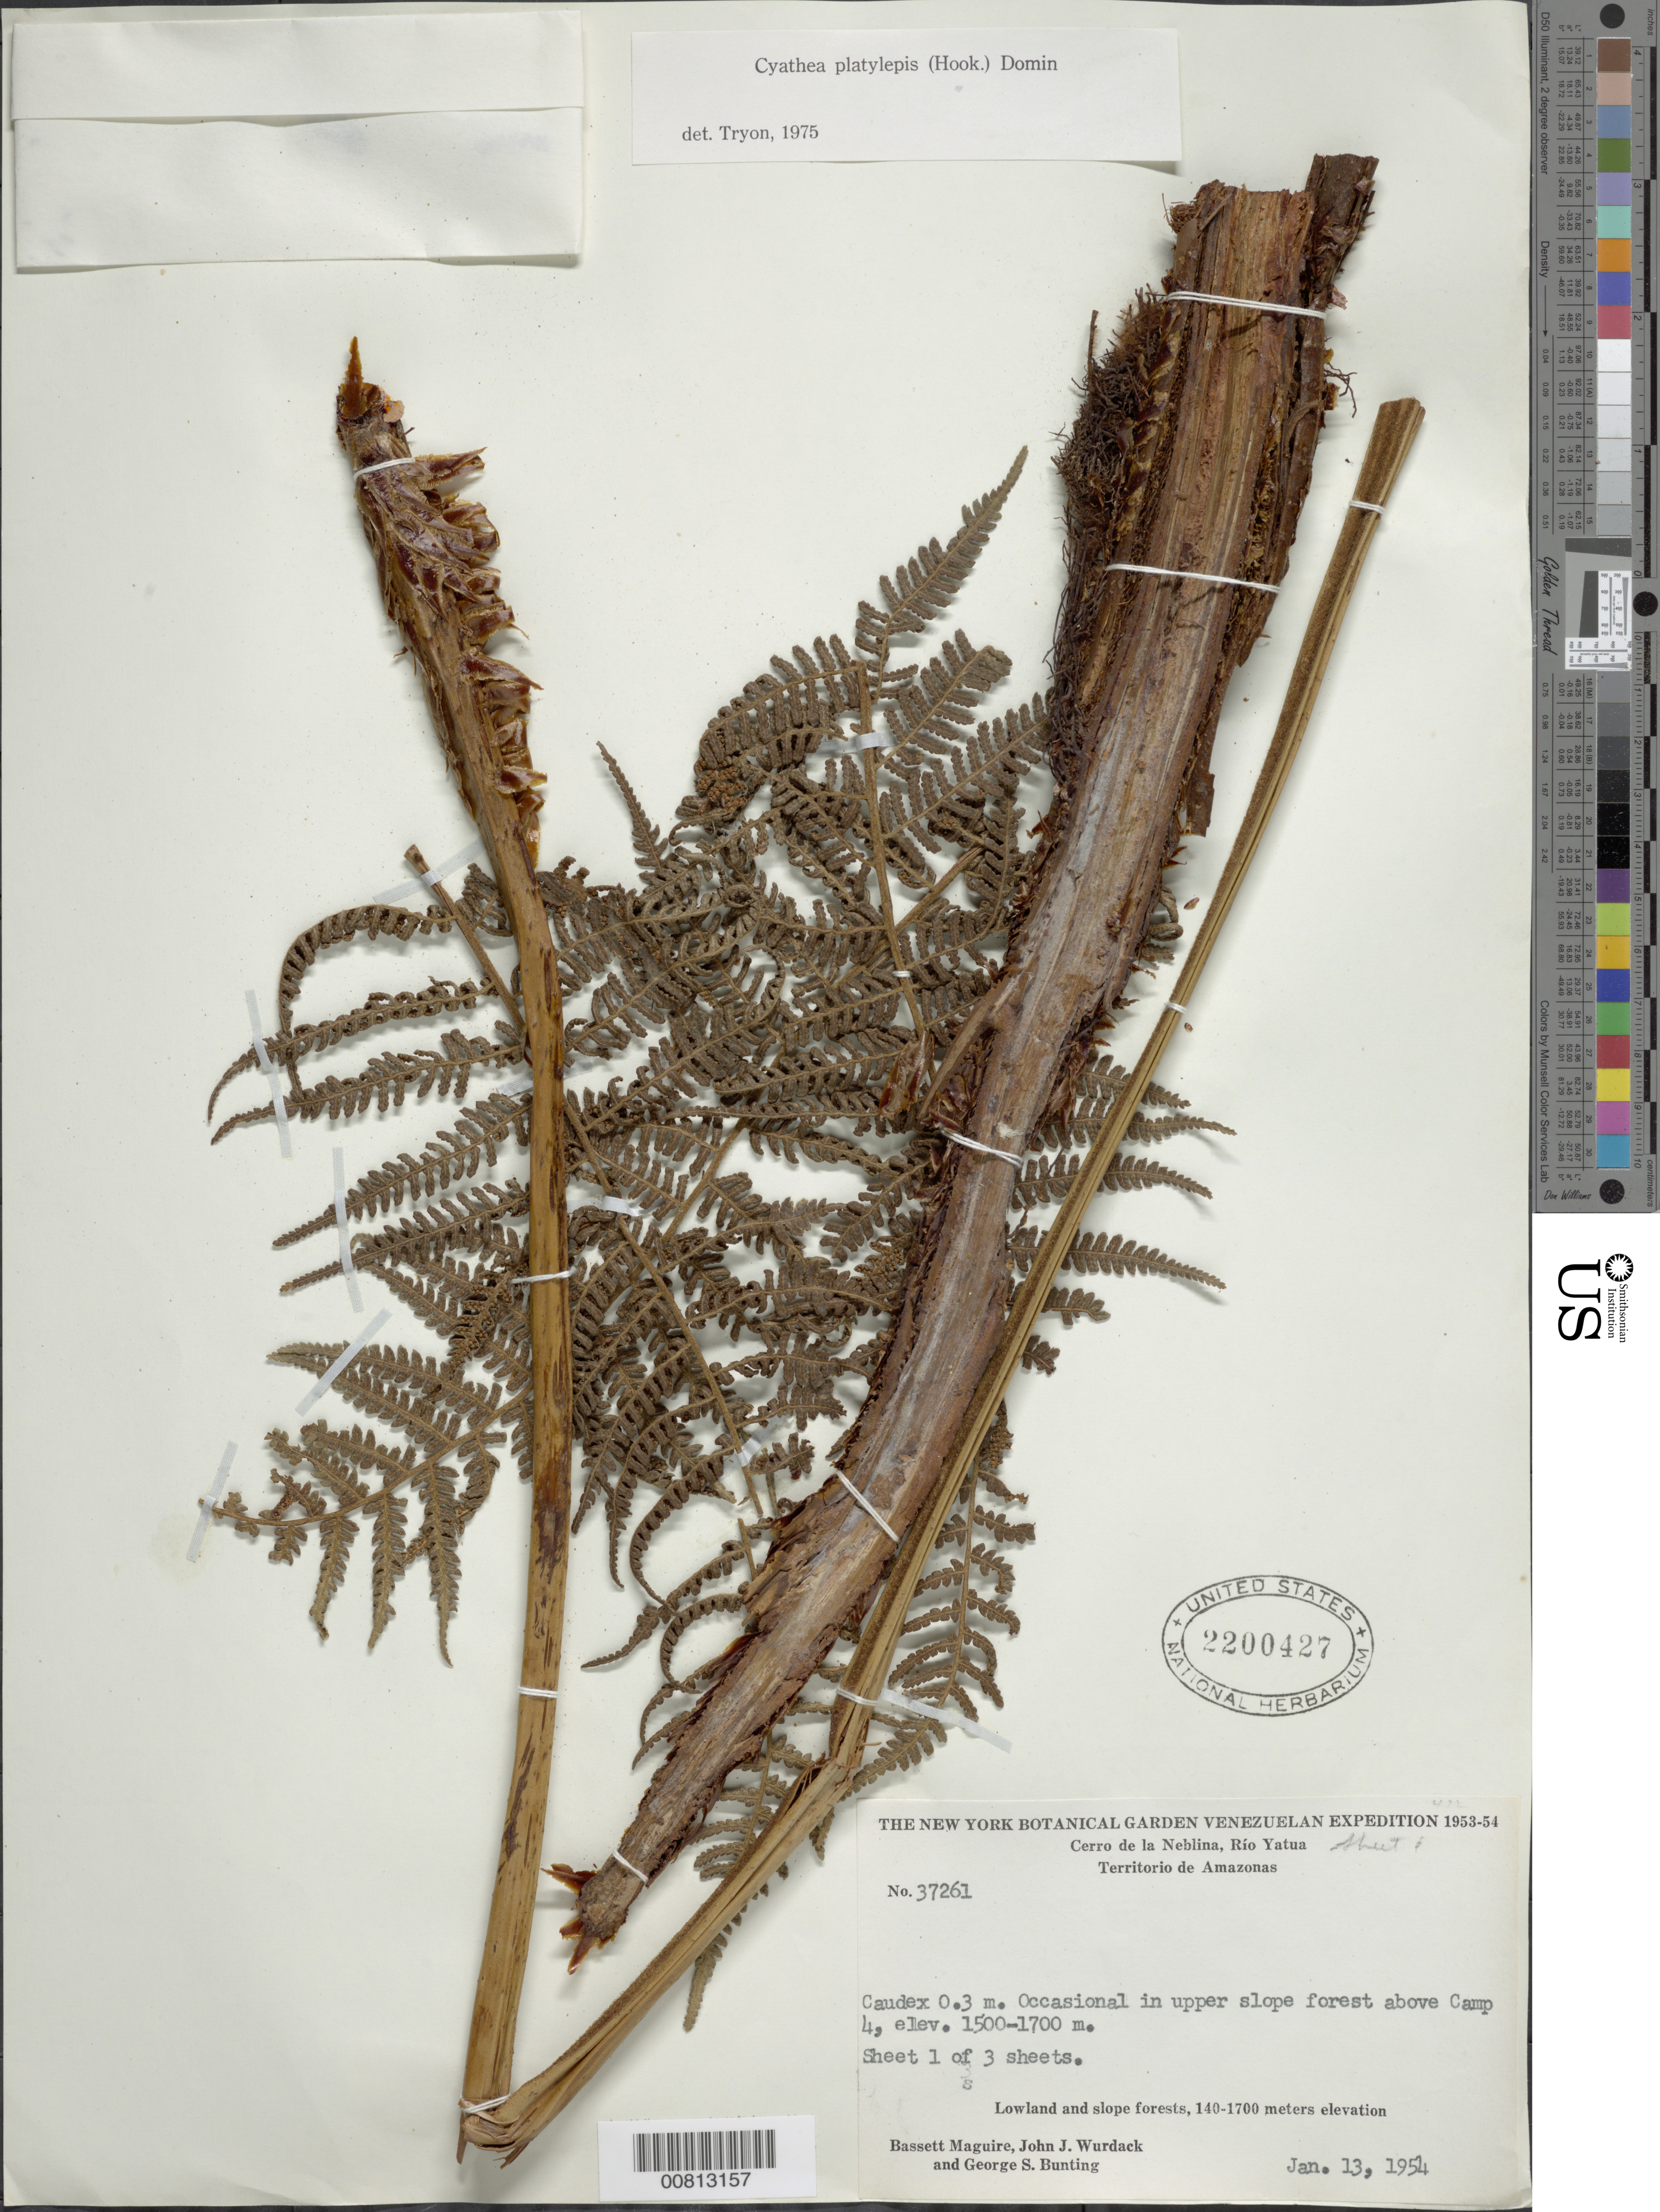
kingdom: Plantae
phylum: Tracheophyta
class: Polypodiopsida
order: Cyatheales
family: Cyatheaceae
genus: Cyathea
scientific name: Cyathea platylepis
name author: (Hook.) Domin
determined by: Tryon, --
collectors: B. Maguire, J. J. Wurdack & G. S. Bunting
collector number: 37261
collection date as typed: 13-Jan-54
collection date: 1954-01-13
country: Venezuela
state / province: Amazonas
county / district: Río Negro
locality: Cerro de la Neblina, Río Yatua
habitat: Upper slope forest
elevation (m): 1500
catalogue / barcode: US 2200427